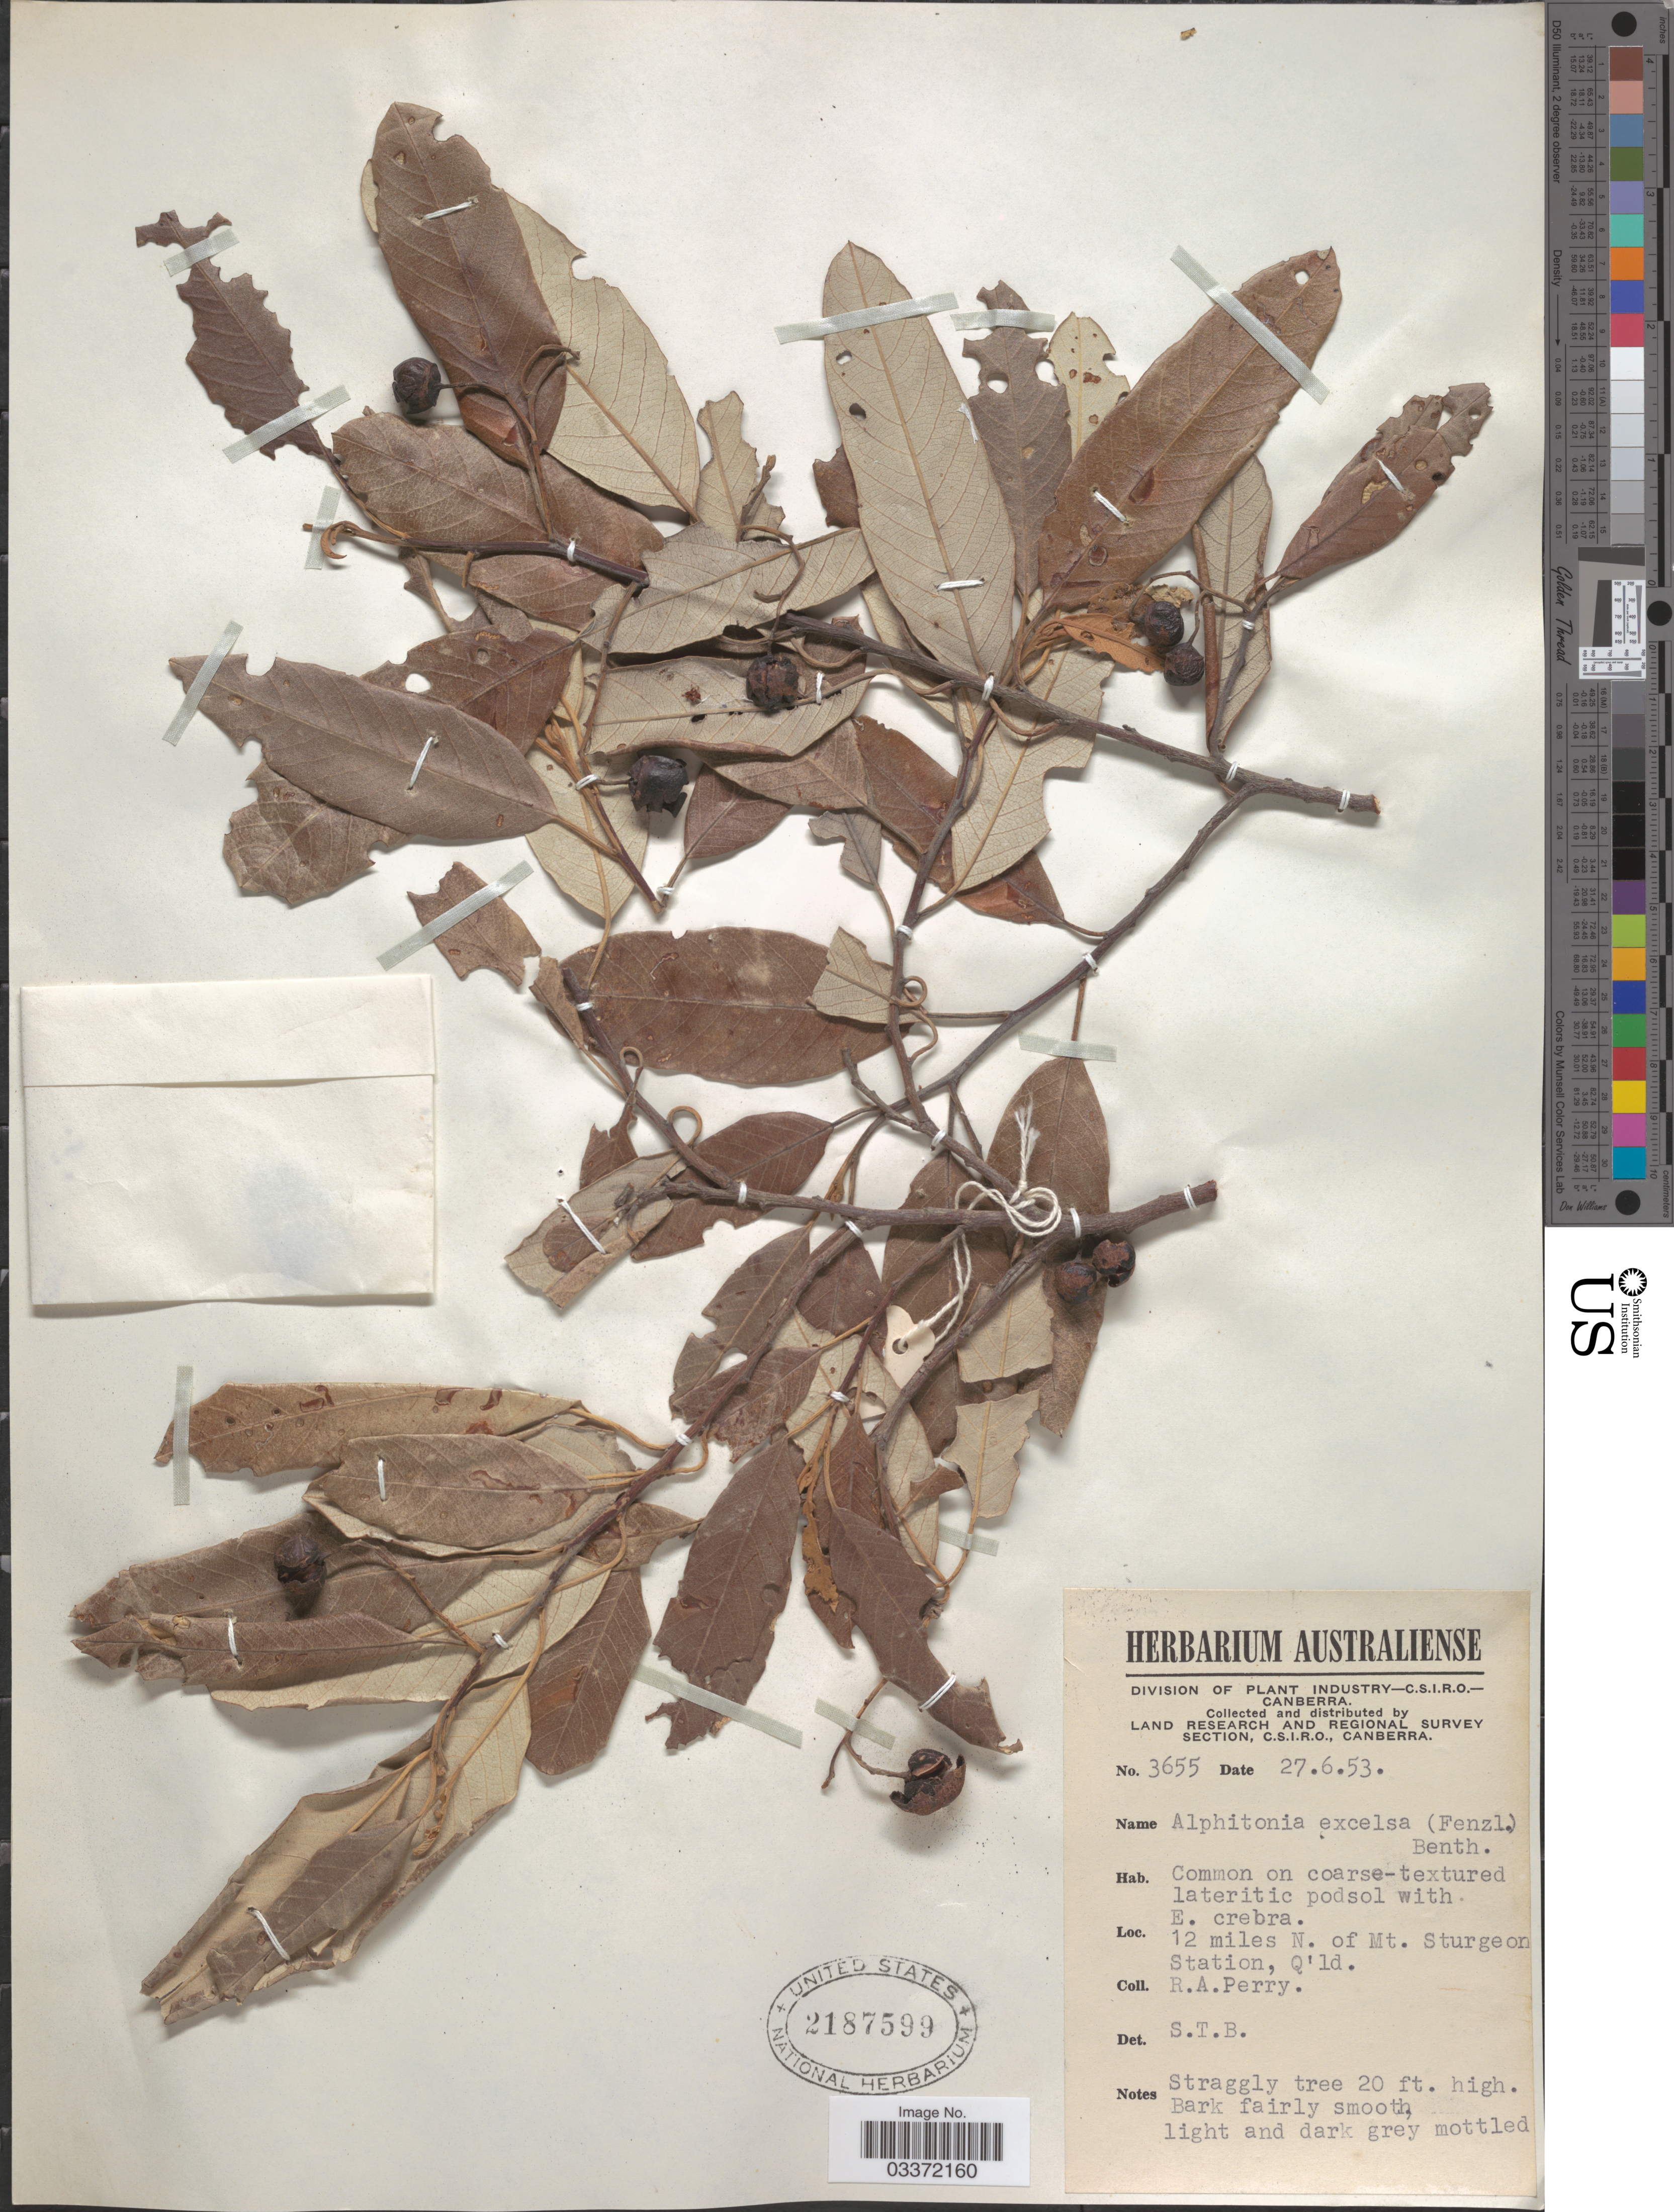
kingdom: Plantae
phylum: Tracheophyta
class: Magnoliopsida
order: Rosales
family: Rhamnaceae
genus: Alphitonia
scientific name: Alphitonia excelsa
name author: Reissek ex Endl.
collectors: Perry, R. A.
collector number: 3655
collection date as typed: Transcribed d/m/y: 27/6/53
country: Australia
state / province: Queensland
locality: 12 miles N. of Mt. Sturge on Station.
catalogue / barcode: US 2187599